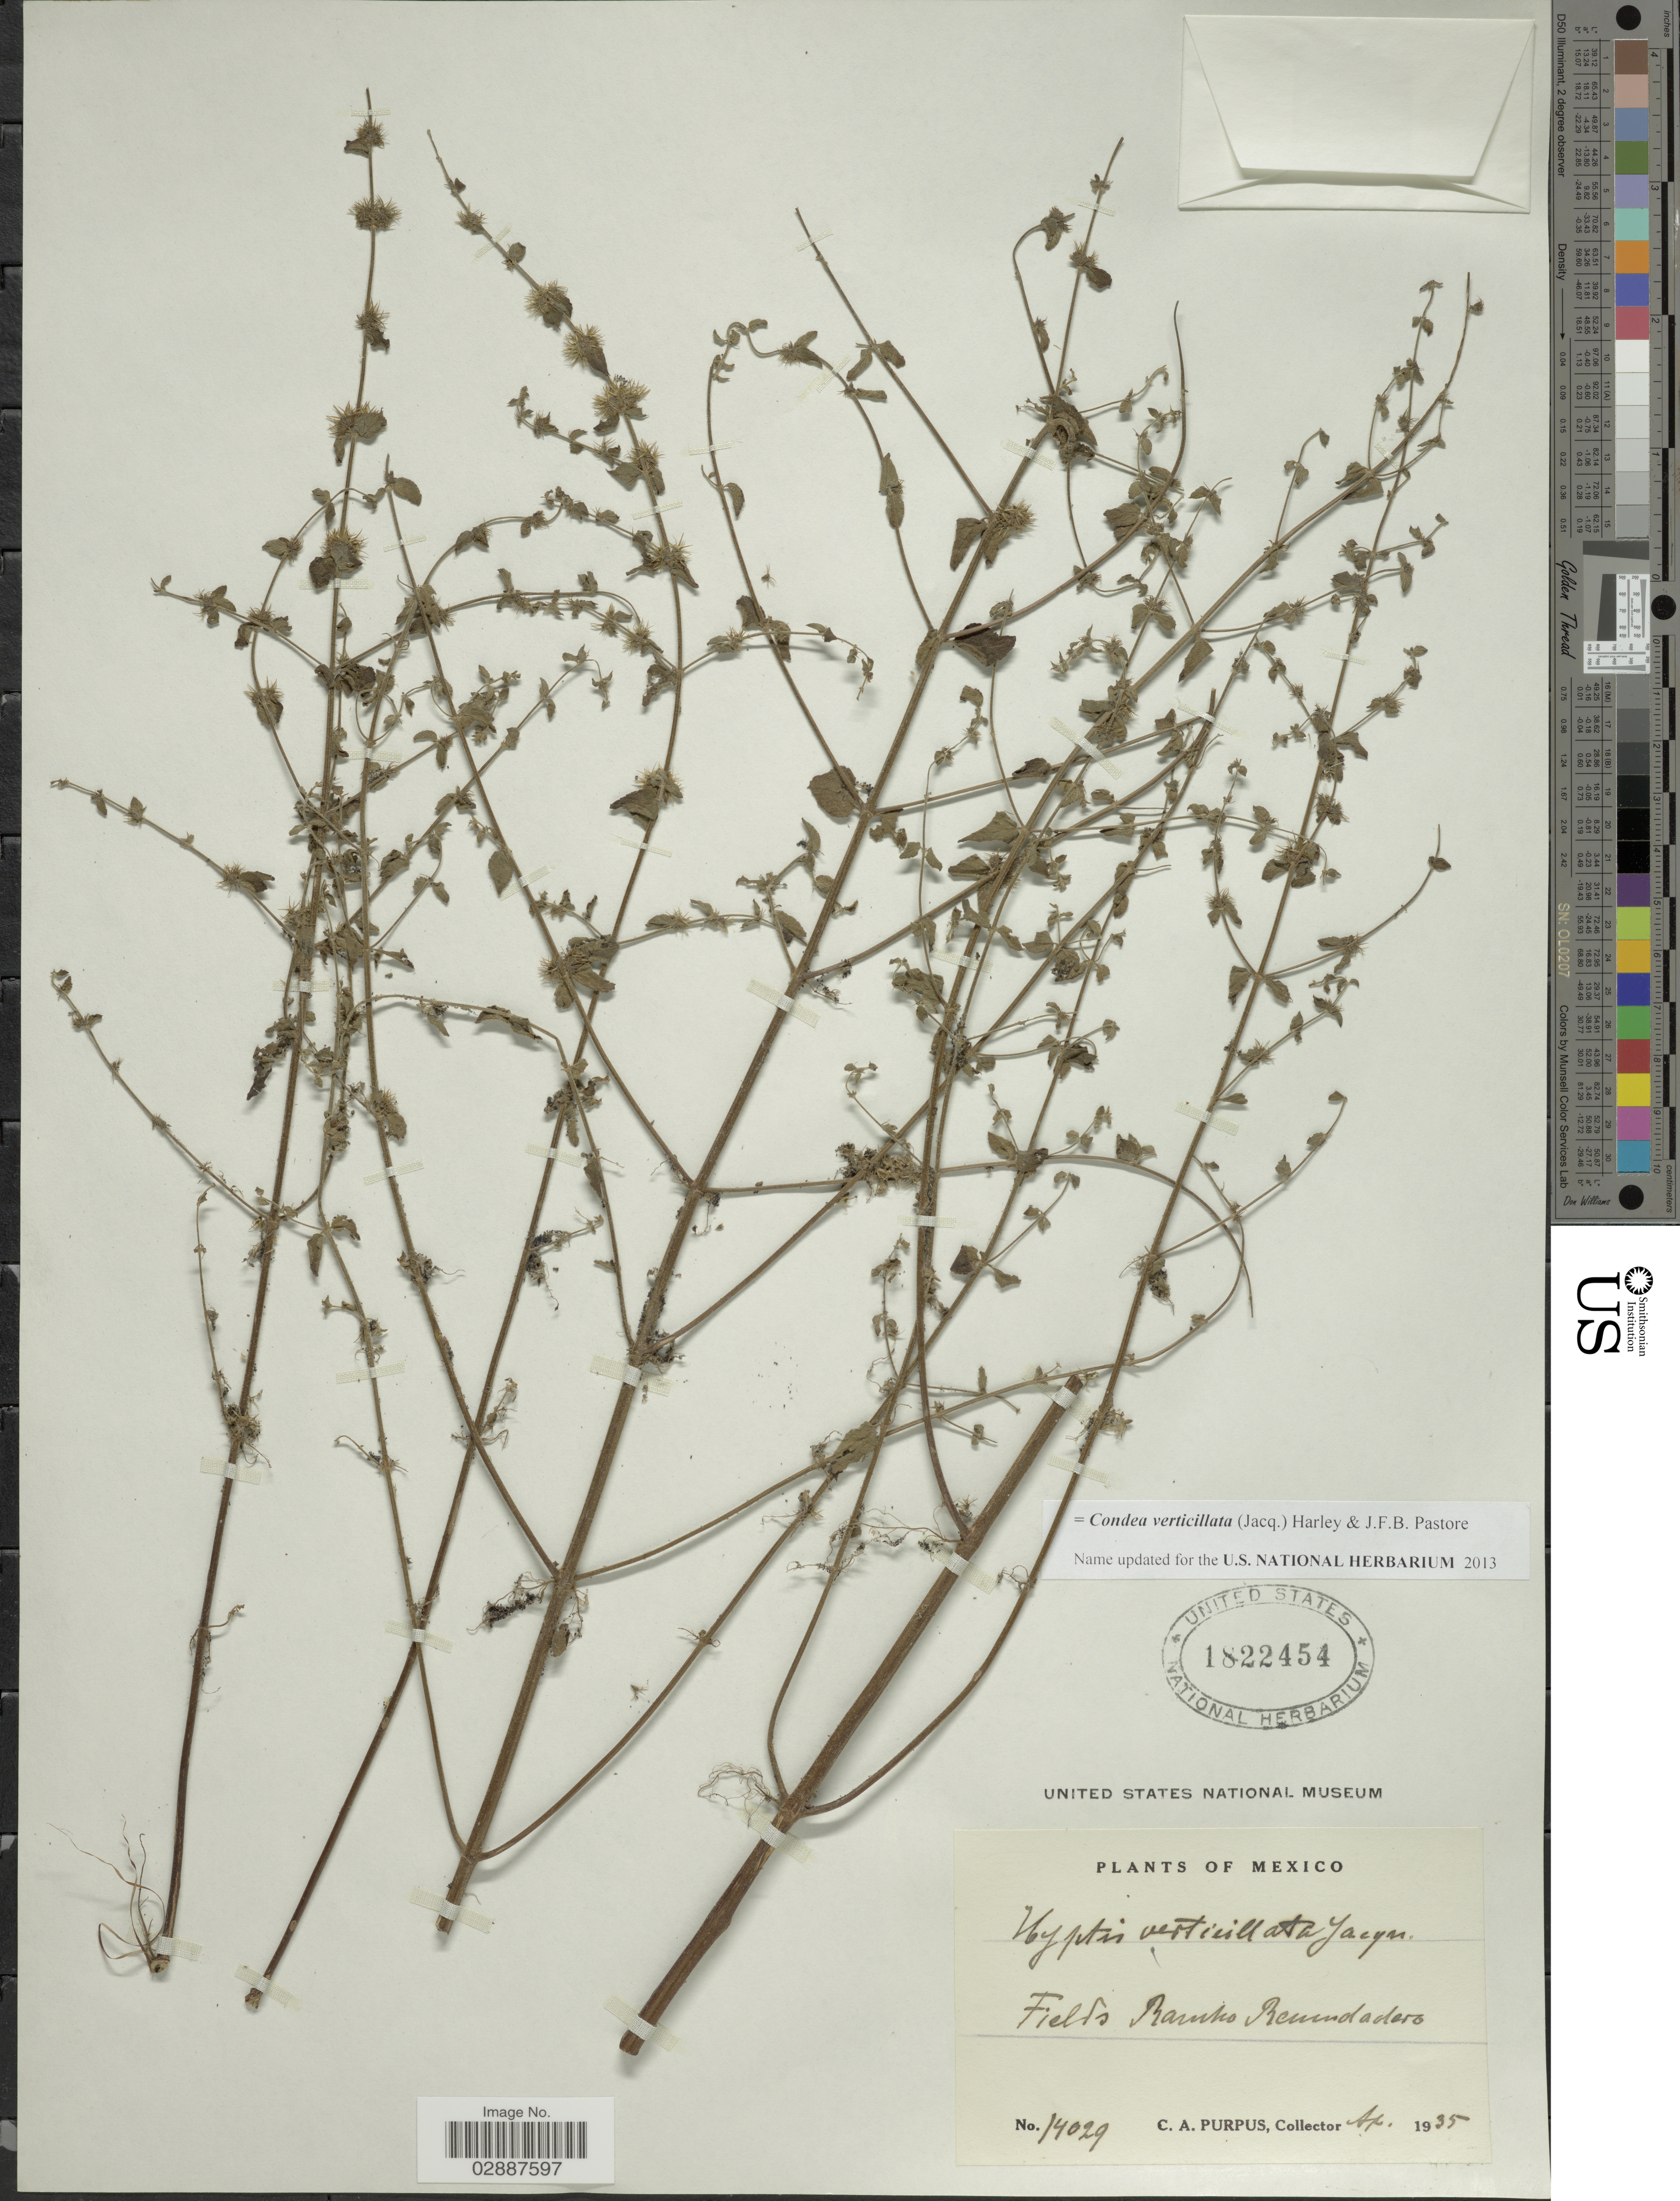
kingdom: Plantae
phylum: Tracheophyta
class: Magnoliopsida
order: Lamiales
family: Lamiaceae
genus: Condea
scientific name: Condea verticillata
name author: (Jacq.) Harley & J.F.B. Pastore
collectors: C. A. Purpus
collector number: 14029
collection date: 1935-04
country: Mexico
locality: Fields Rancho Remudadero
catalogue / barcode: US 1822454